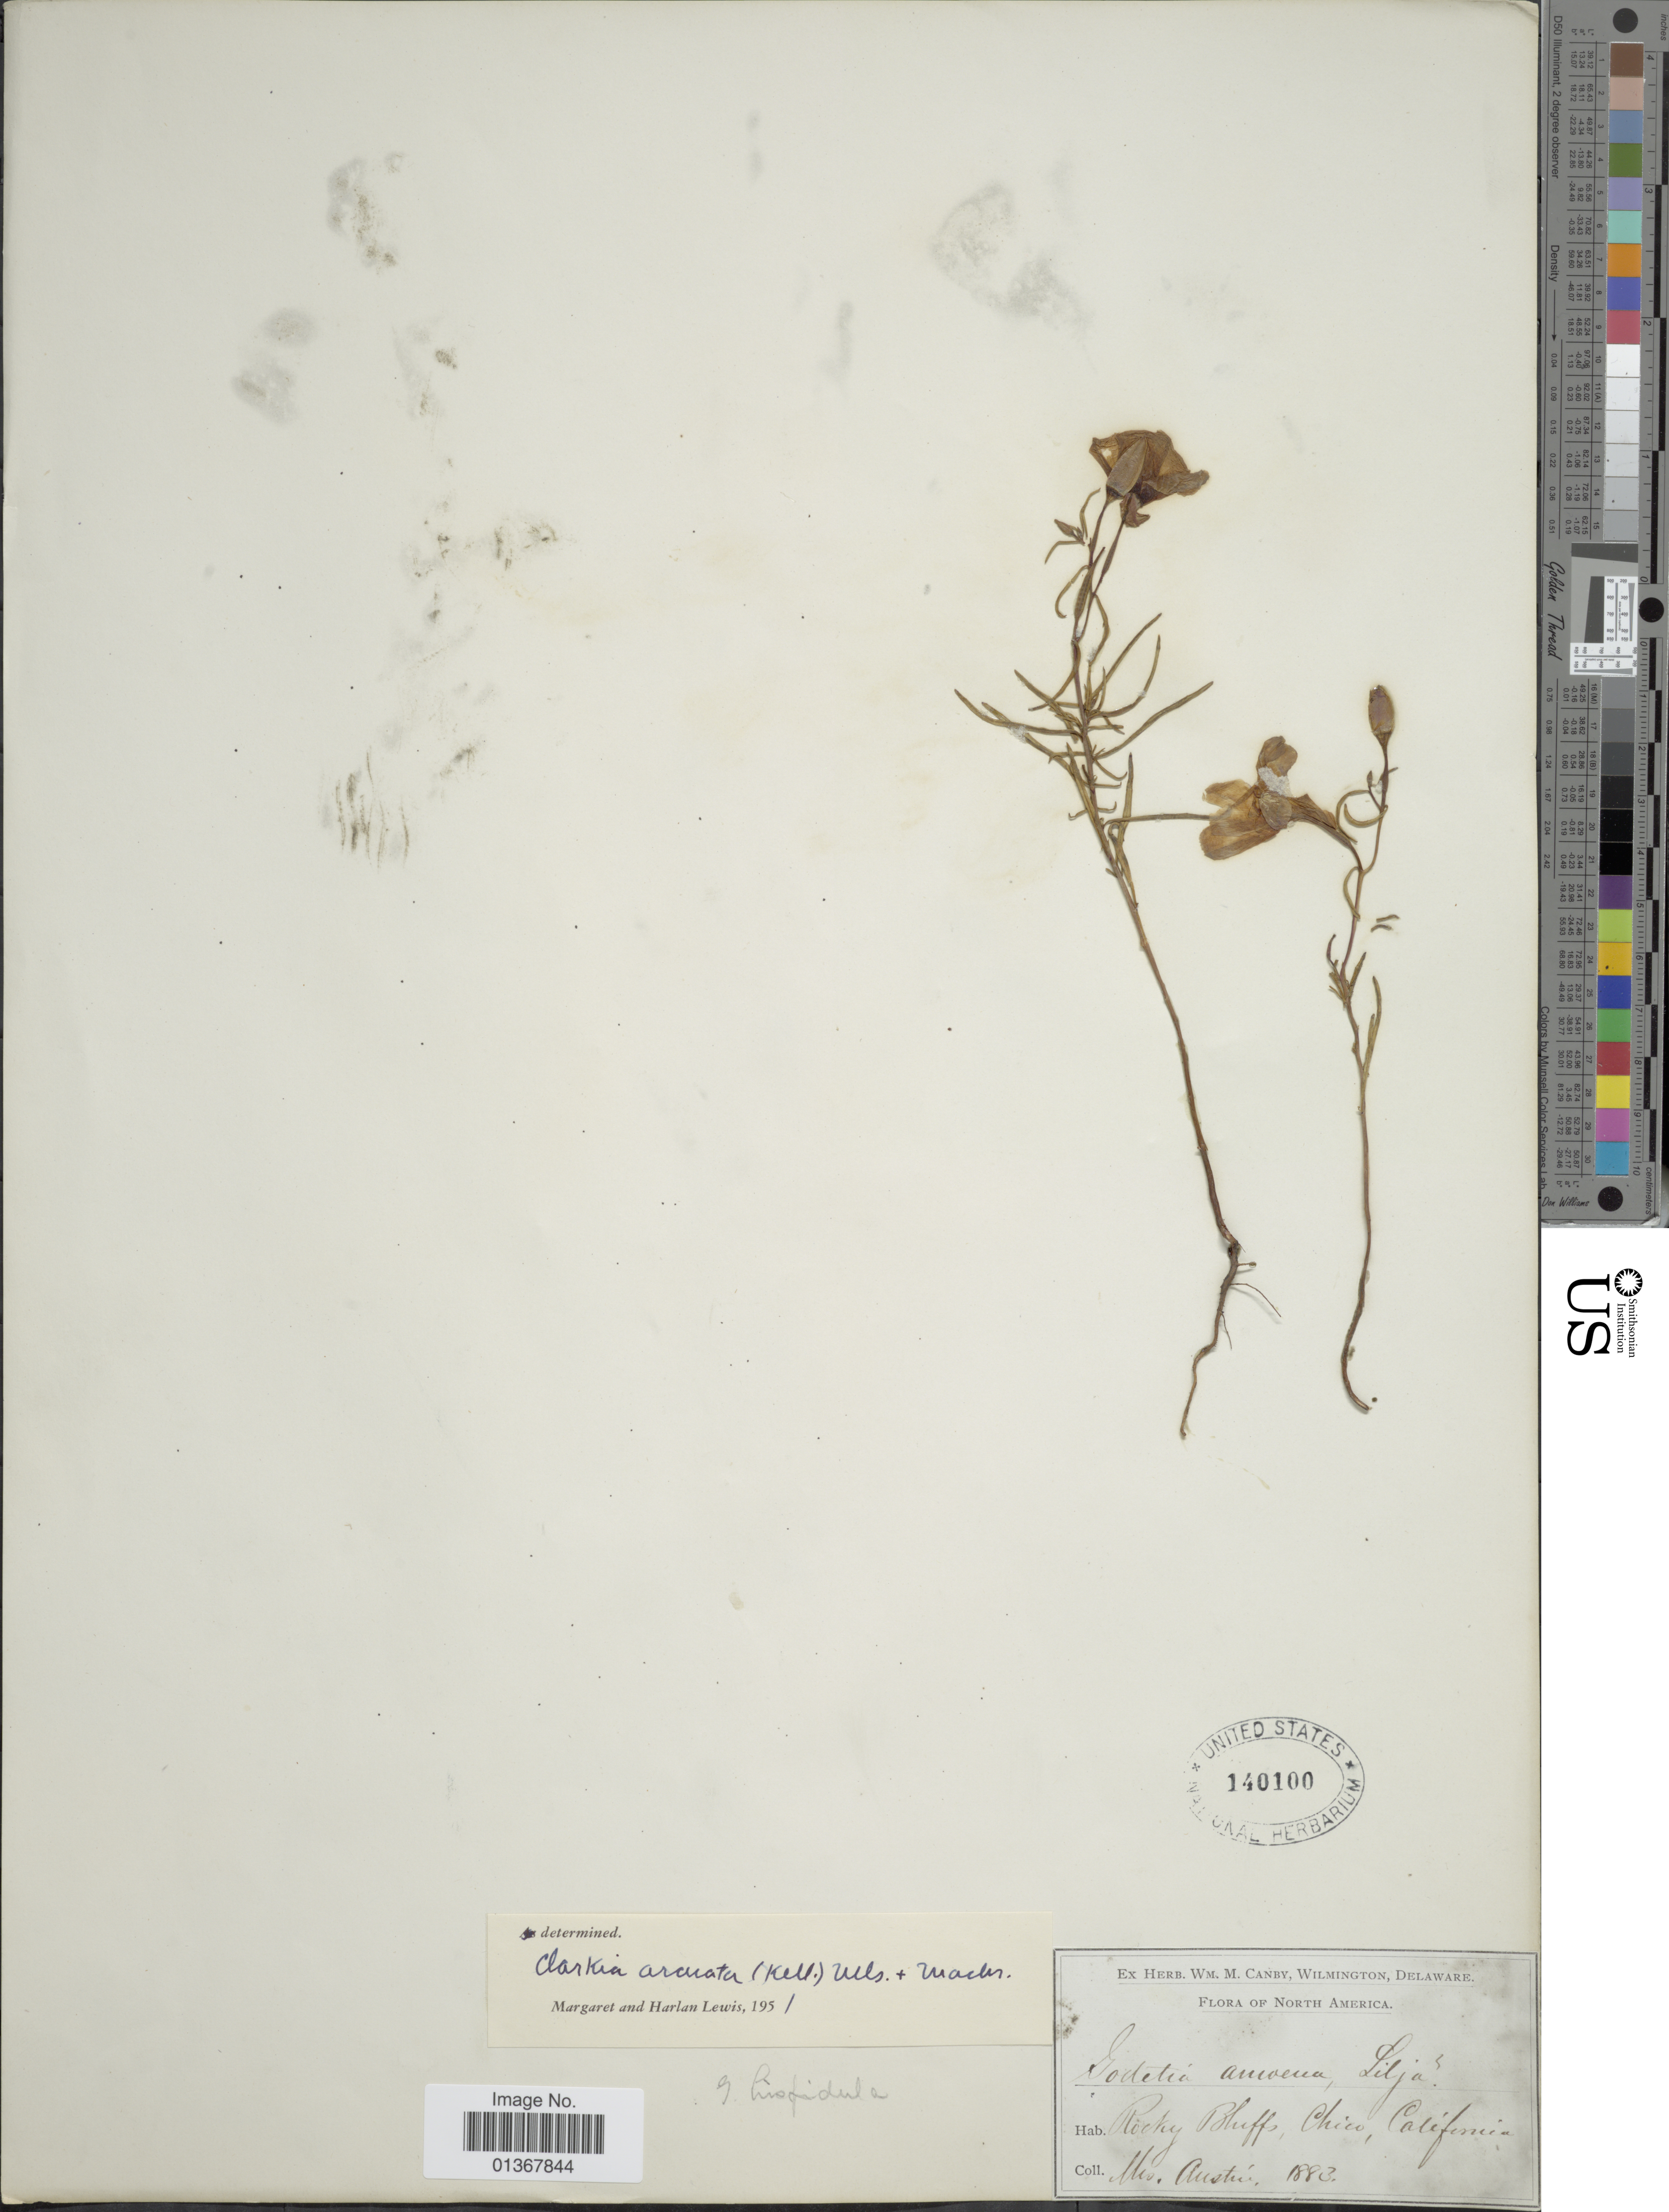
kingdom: Plantae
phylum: Tracheophyta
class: Magnoliopsida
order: Myrtales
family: Onagraceae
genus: Clarkia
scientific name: Clarkia arcuata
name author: (Kellogg) A. Nelson & J.F. Macbr.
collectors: Austin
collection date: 1883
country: United States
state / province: California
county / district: Butte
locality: Rocky Bluffs, Chico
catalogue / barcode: US 140100